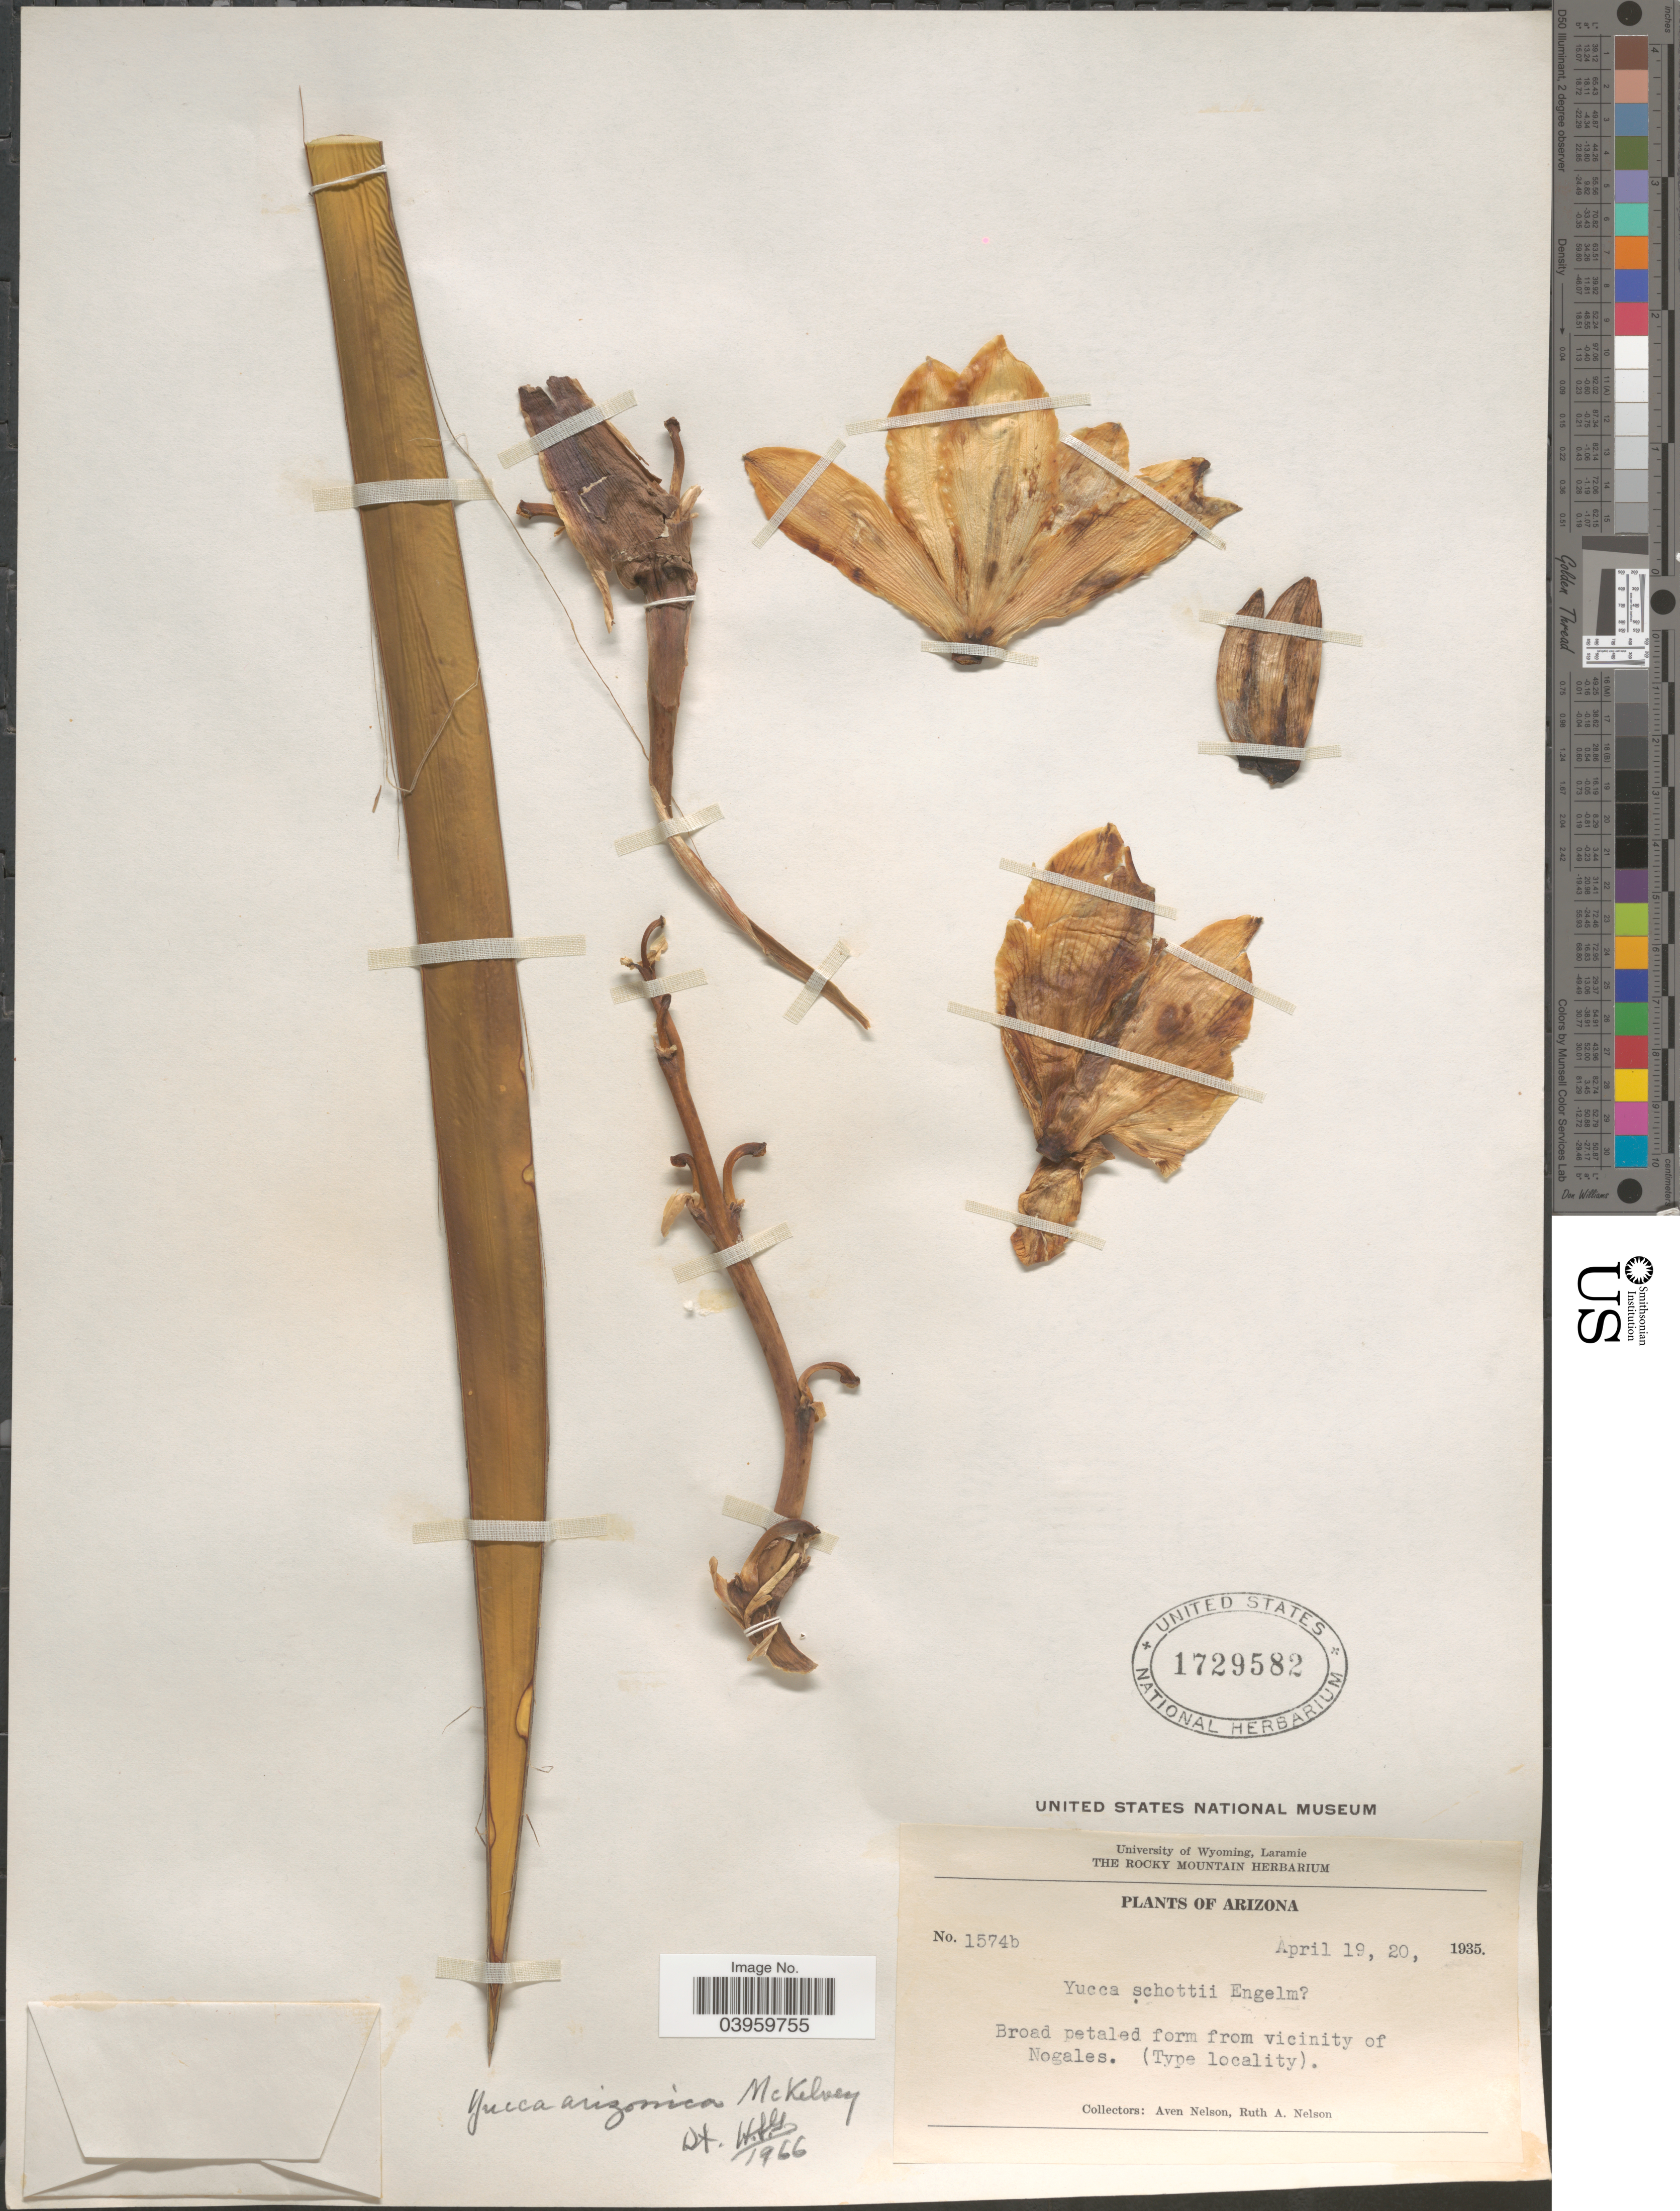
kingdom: Plantae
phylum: Tracheophyta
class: Liliopsida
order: Asparagales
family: Asparagaceae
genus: Yucca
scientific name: Yucca arizonica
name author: McKelvey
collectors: A. Nelson & R. A. Nelson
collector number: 1574b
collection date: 1935-04-19/1935-04-20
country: United States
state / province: Arizona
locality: From vicinity of Nogales.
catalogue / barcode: US 1729582